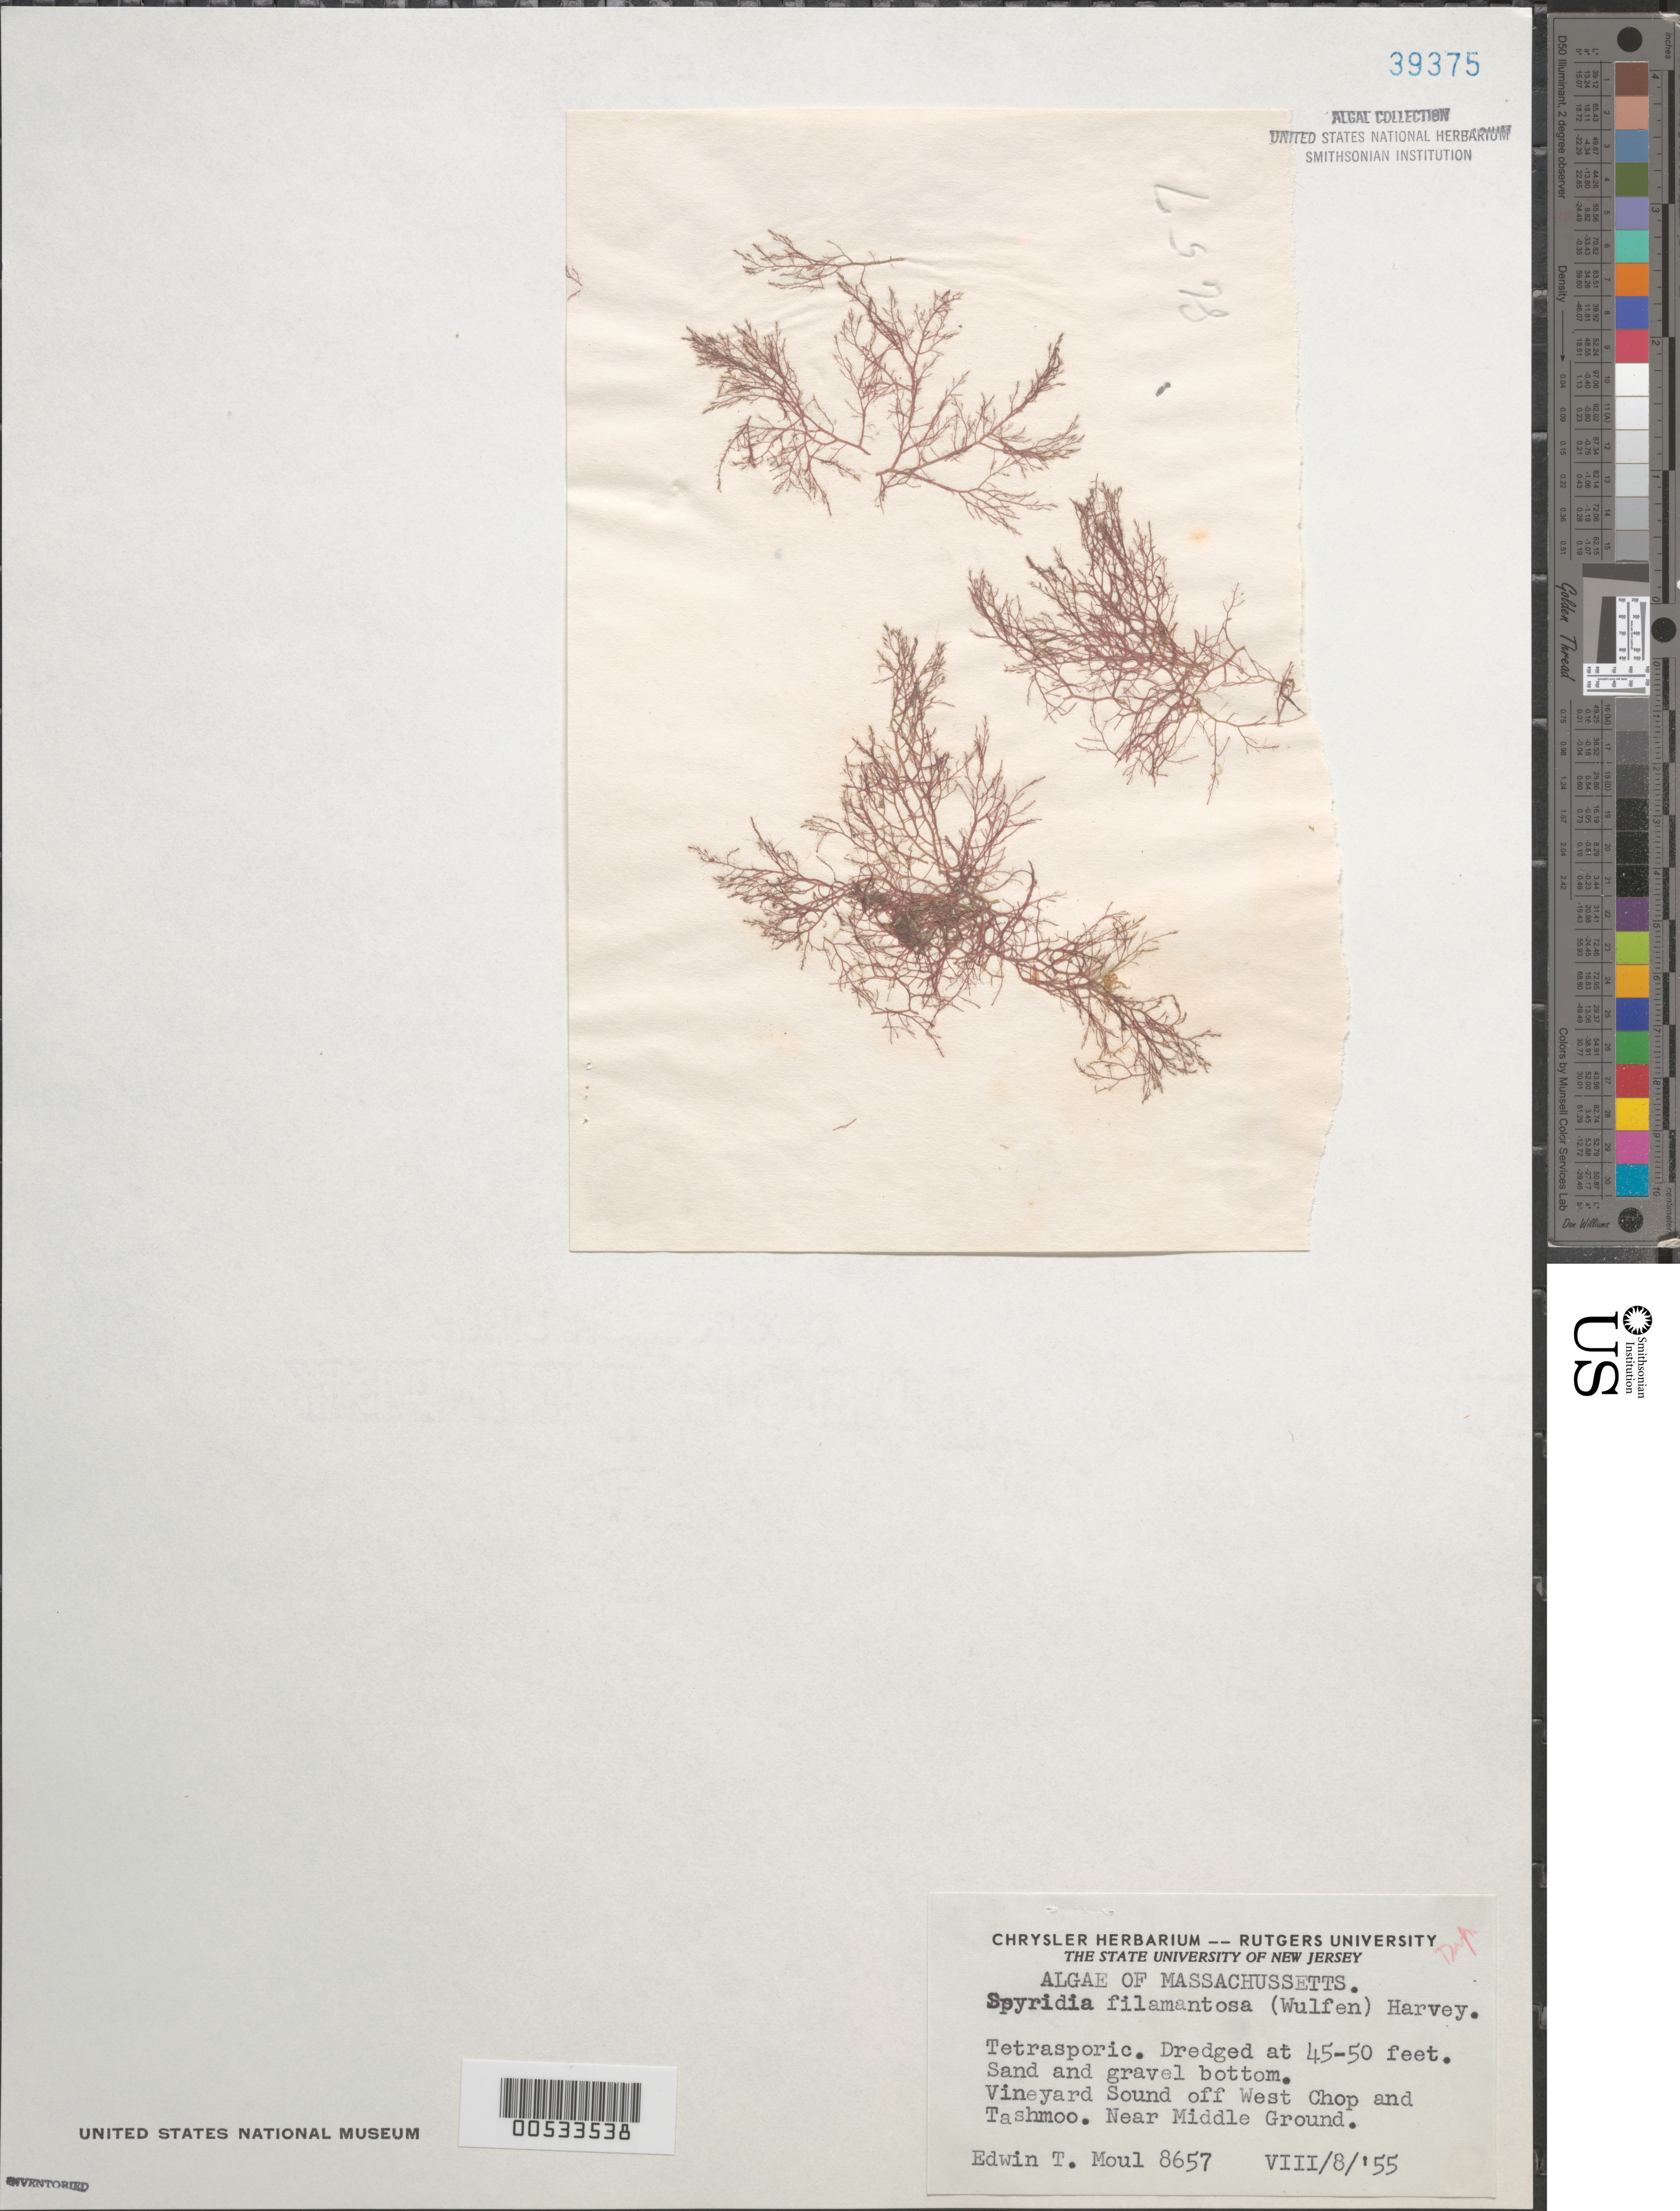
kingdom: Plantae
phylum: Rhodophyta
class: Florideophyceae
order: Ceramiales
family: Spyridiaceae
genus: Spyridia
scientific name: Spyridia filamentosa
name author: (Wulfen) Harv.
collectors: E. T. Moul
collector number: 8657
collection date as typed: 08 Aug 1955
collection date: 1955-08-08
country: United States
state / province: Massachusetts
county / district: Dukes County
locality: Vineyard Sound, off West Chop and Tashmoo near Middle Ground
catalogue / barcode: US 39375